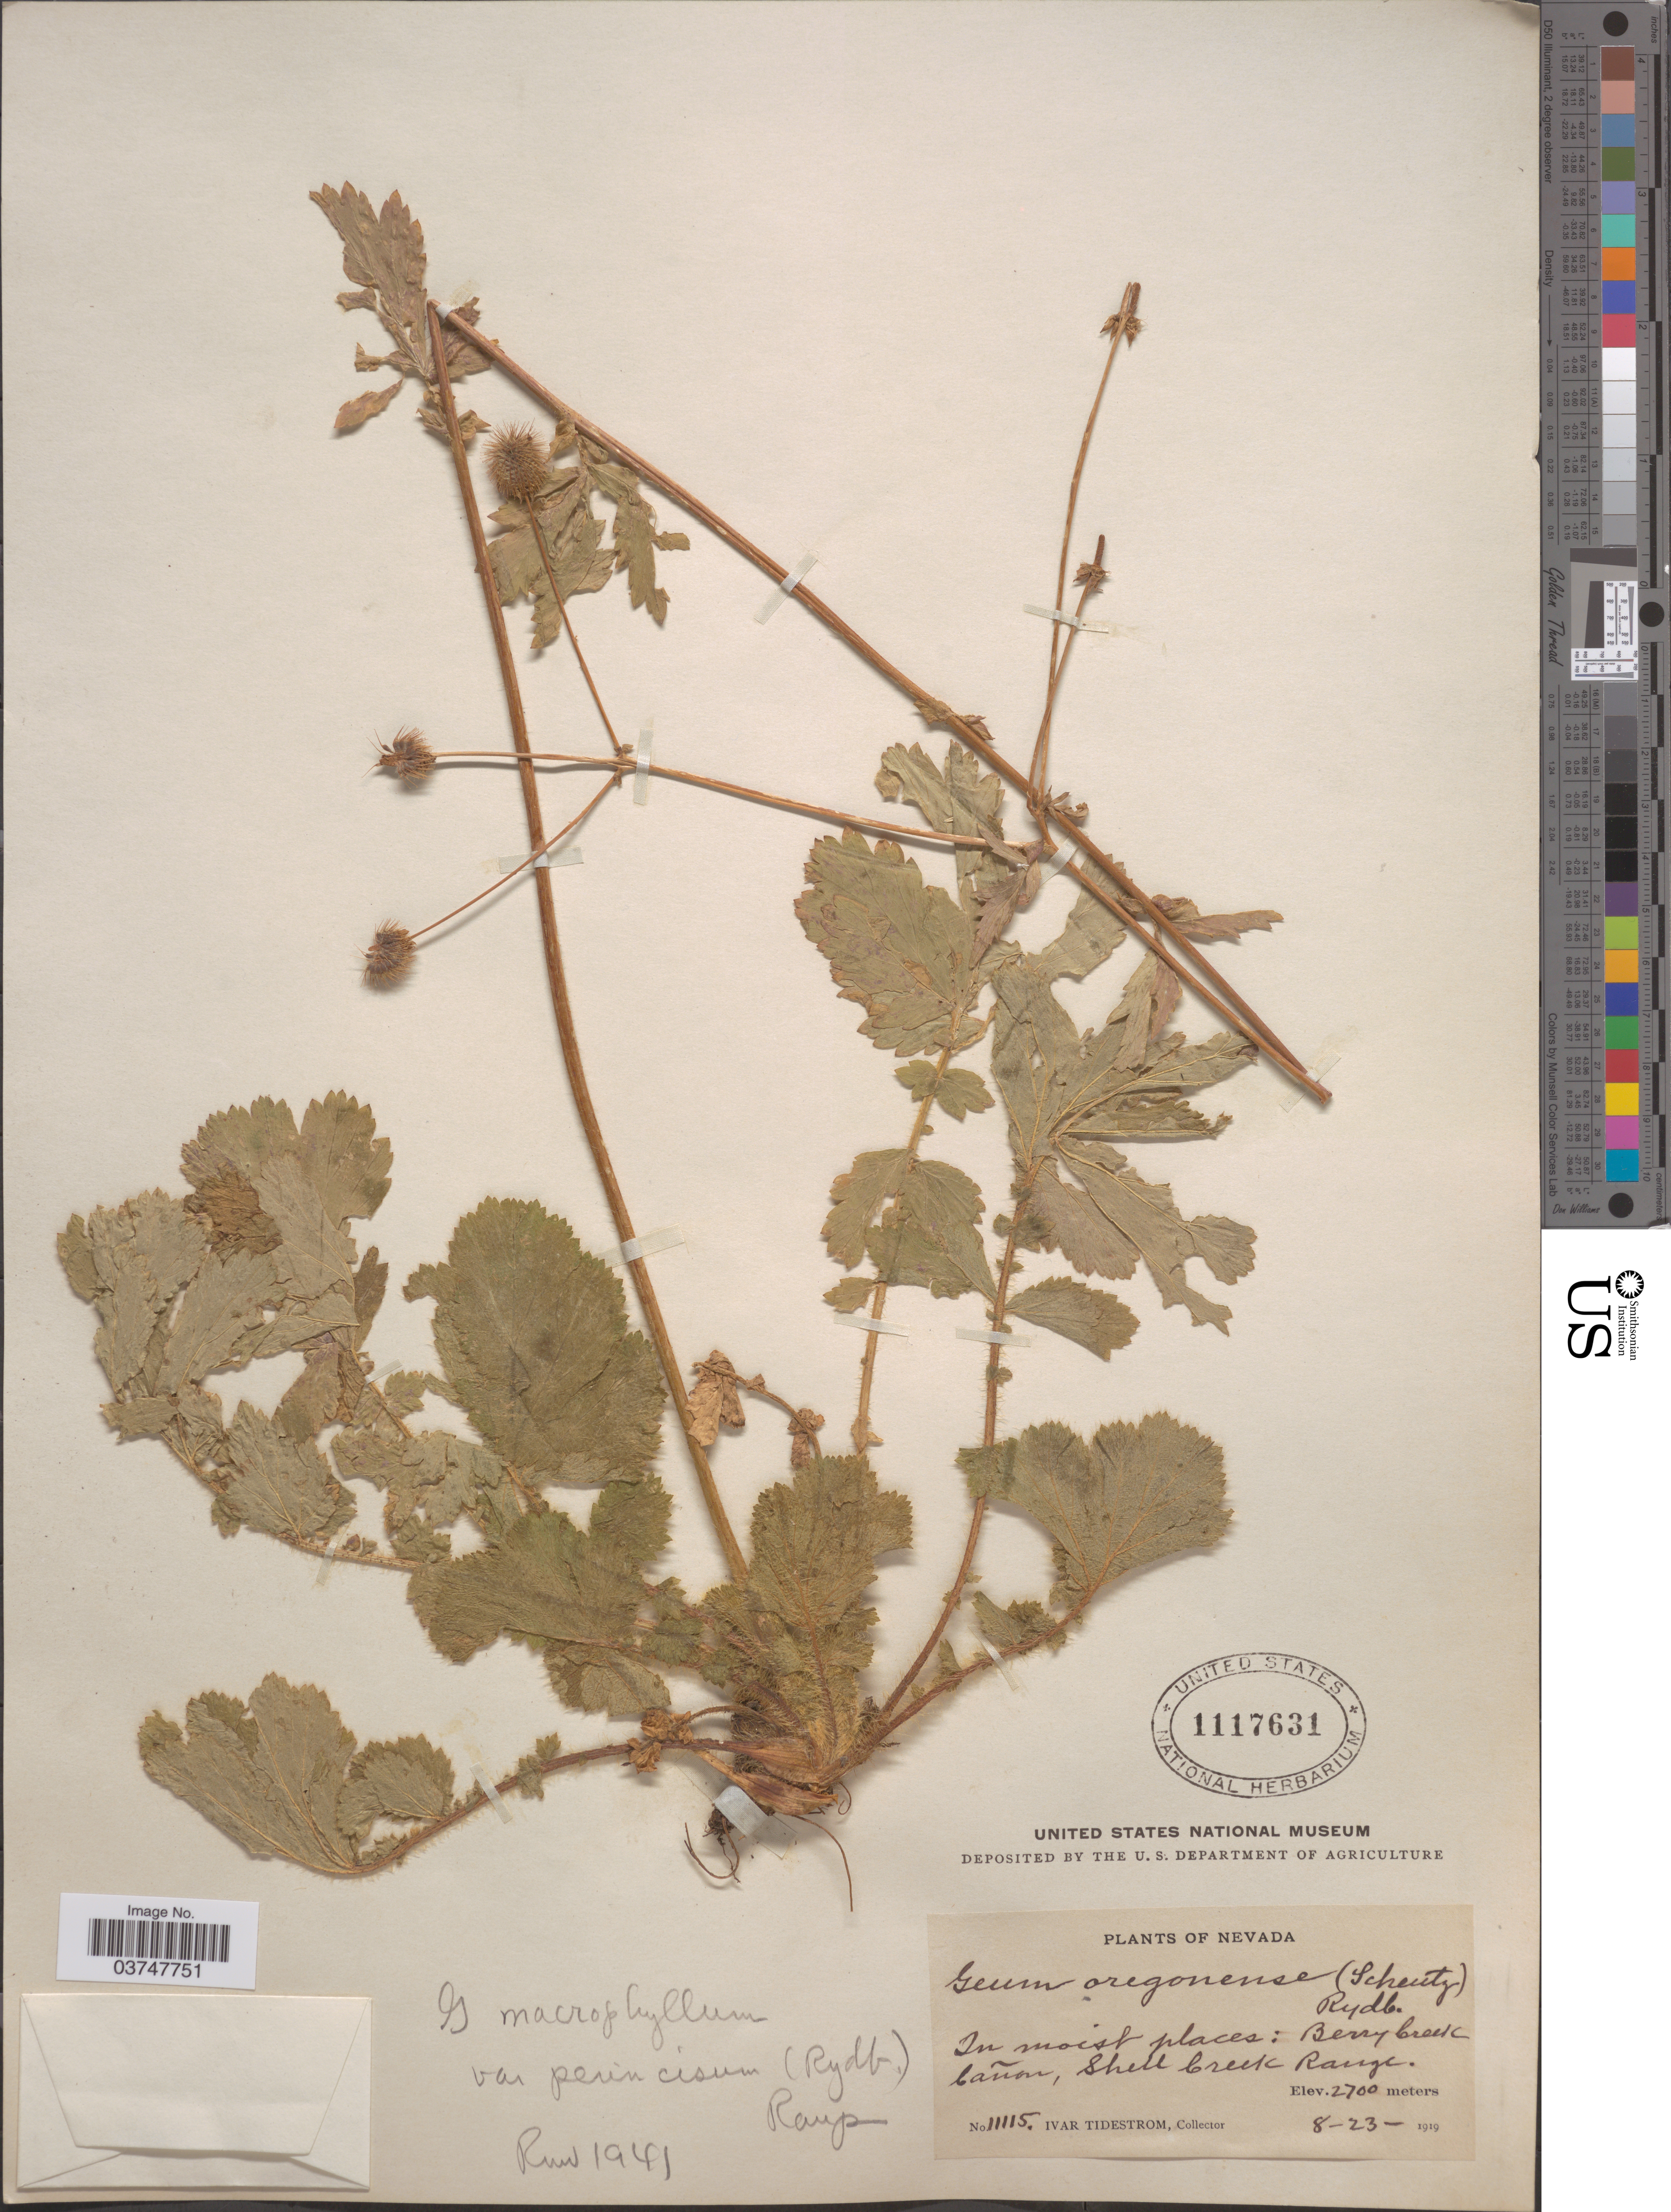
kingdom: Plantae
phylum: Tracheophyta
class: Magnoliopsida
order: Rosales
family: Rosaceae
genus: Geum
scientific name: Geum macrophyllum var. perincisum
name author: (Rydb.) Raup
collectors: I. F. Tidestrom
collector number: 11115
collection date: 1919-08-23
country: United States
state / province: Nevada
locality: Berry Creek Cañon, Shell Creek Range.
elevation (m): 2700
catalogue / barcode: US 1117631